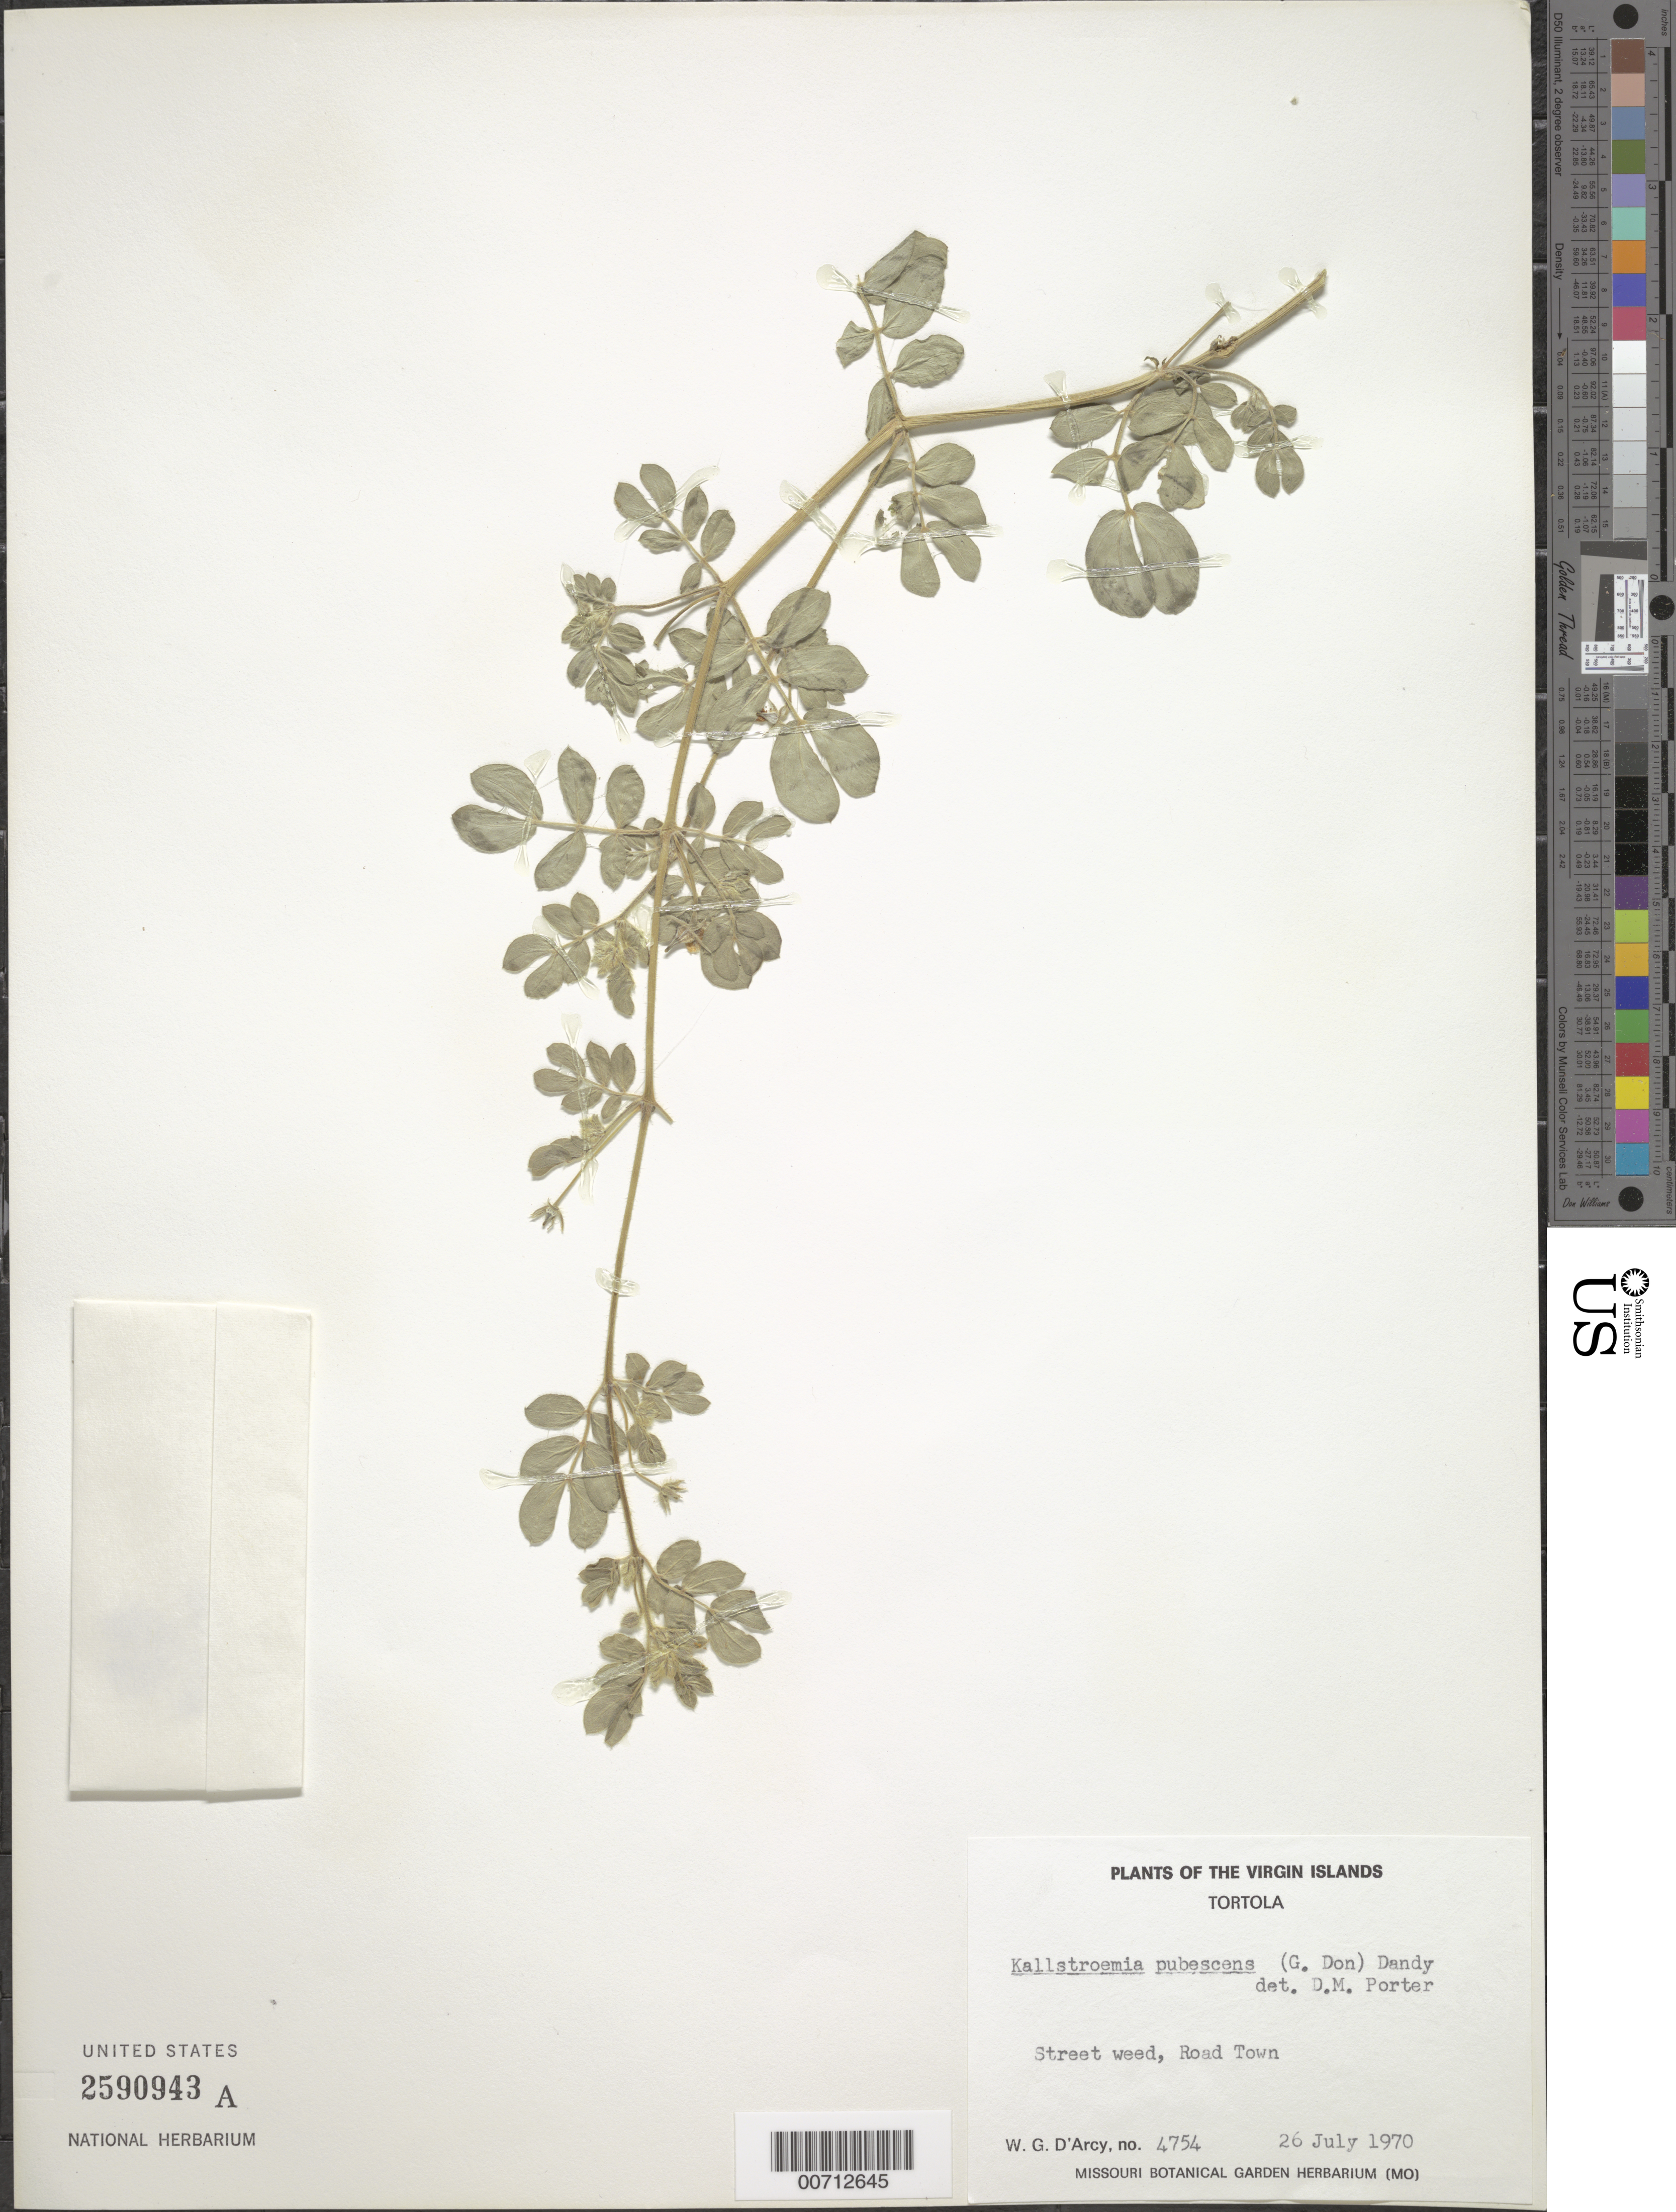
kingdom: Plantae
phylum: Tracheophyta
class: Magnoliopsida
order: Zygophyllales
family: Zygophyllaceae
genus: Kallstroemia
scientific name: Kallstroemia pubescens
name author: (G. Don) Dandy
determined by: Porter, D. M.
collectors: W. G. D'Arcy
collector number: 4754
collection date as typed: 26 Jul 1970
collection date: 1970-07-26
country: British Virgin Islands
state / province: Tortola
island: Tortola Island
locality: Road Town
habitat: Street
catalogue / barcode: US 2590943A